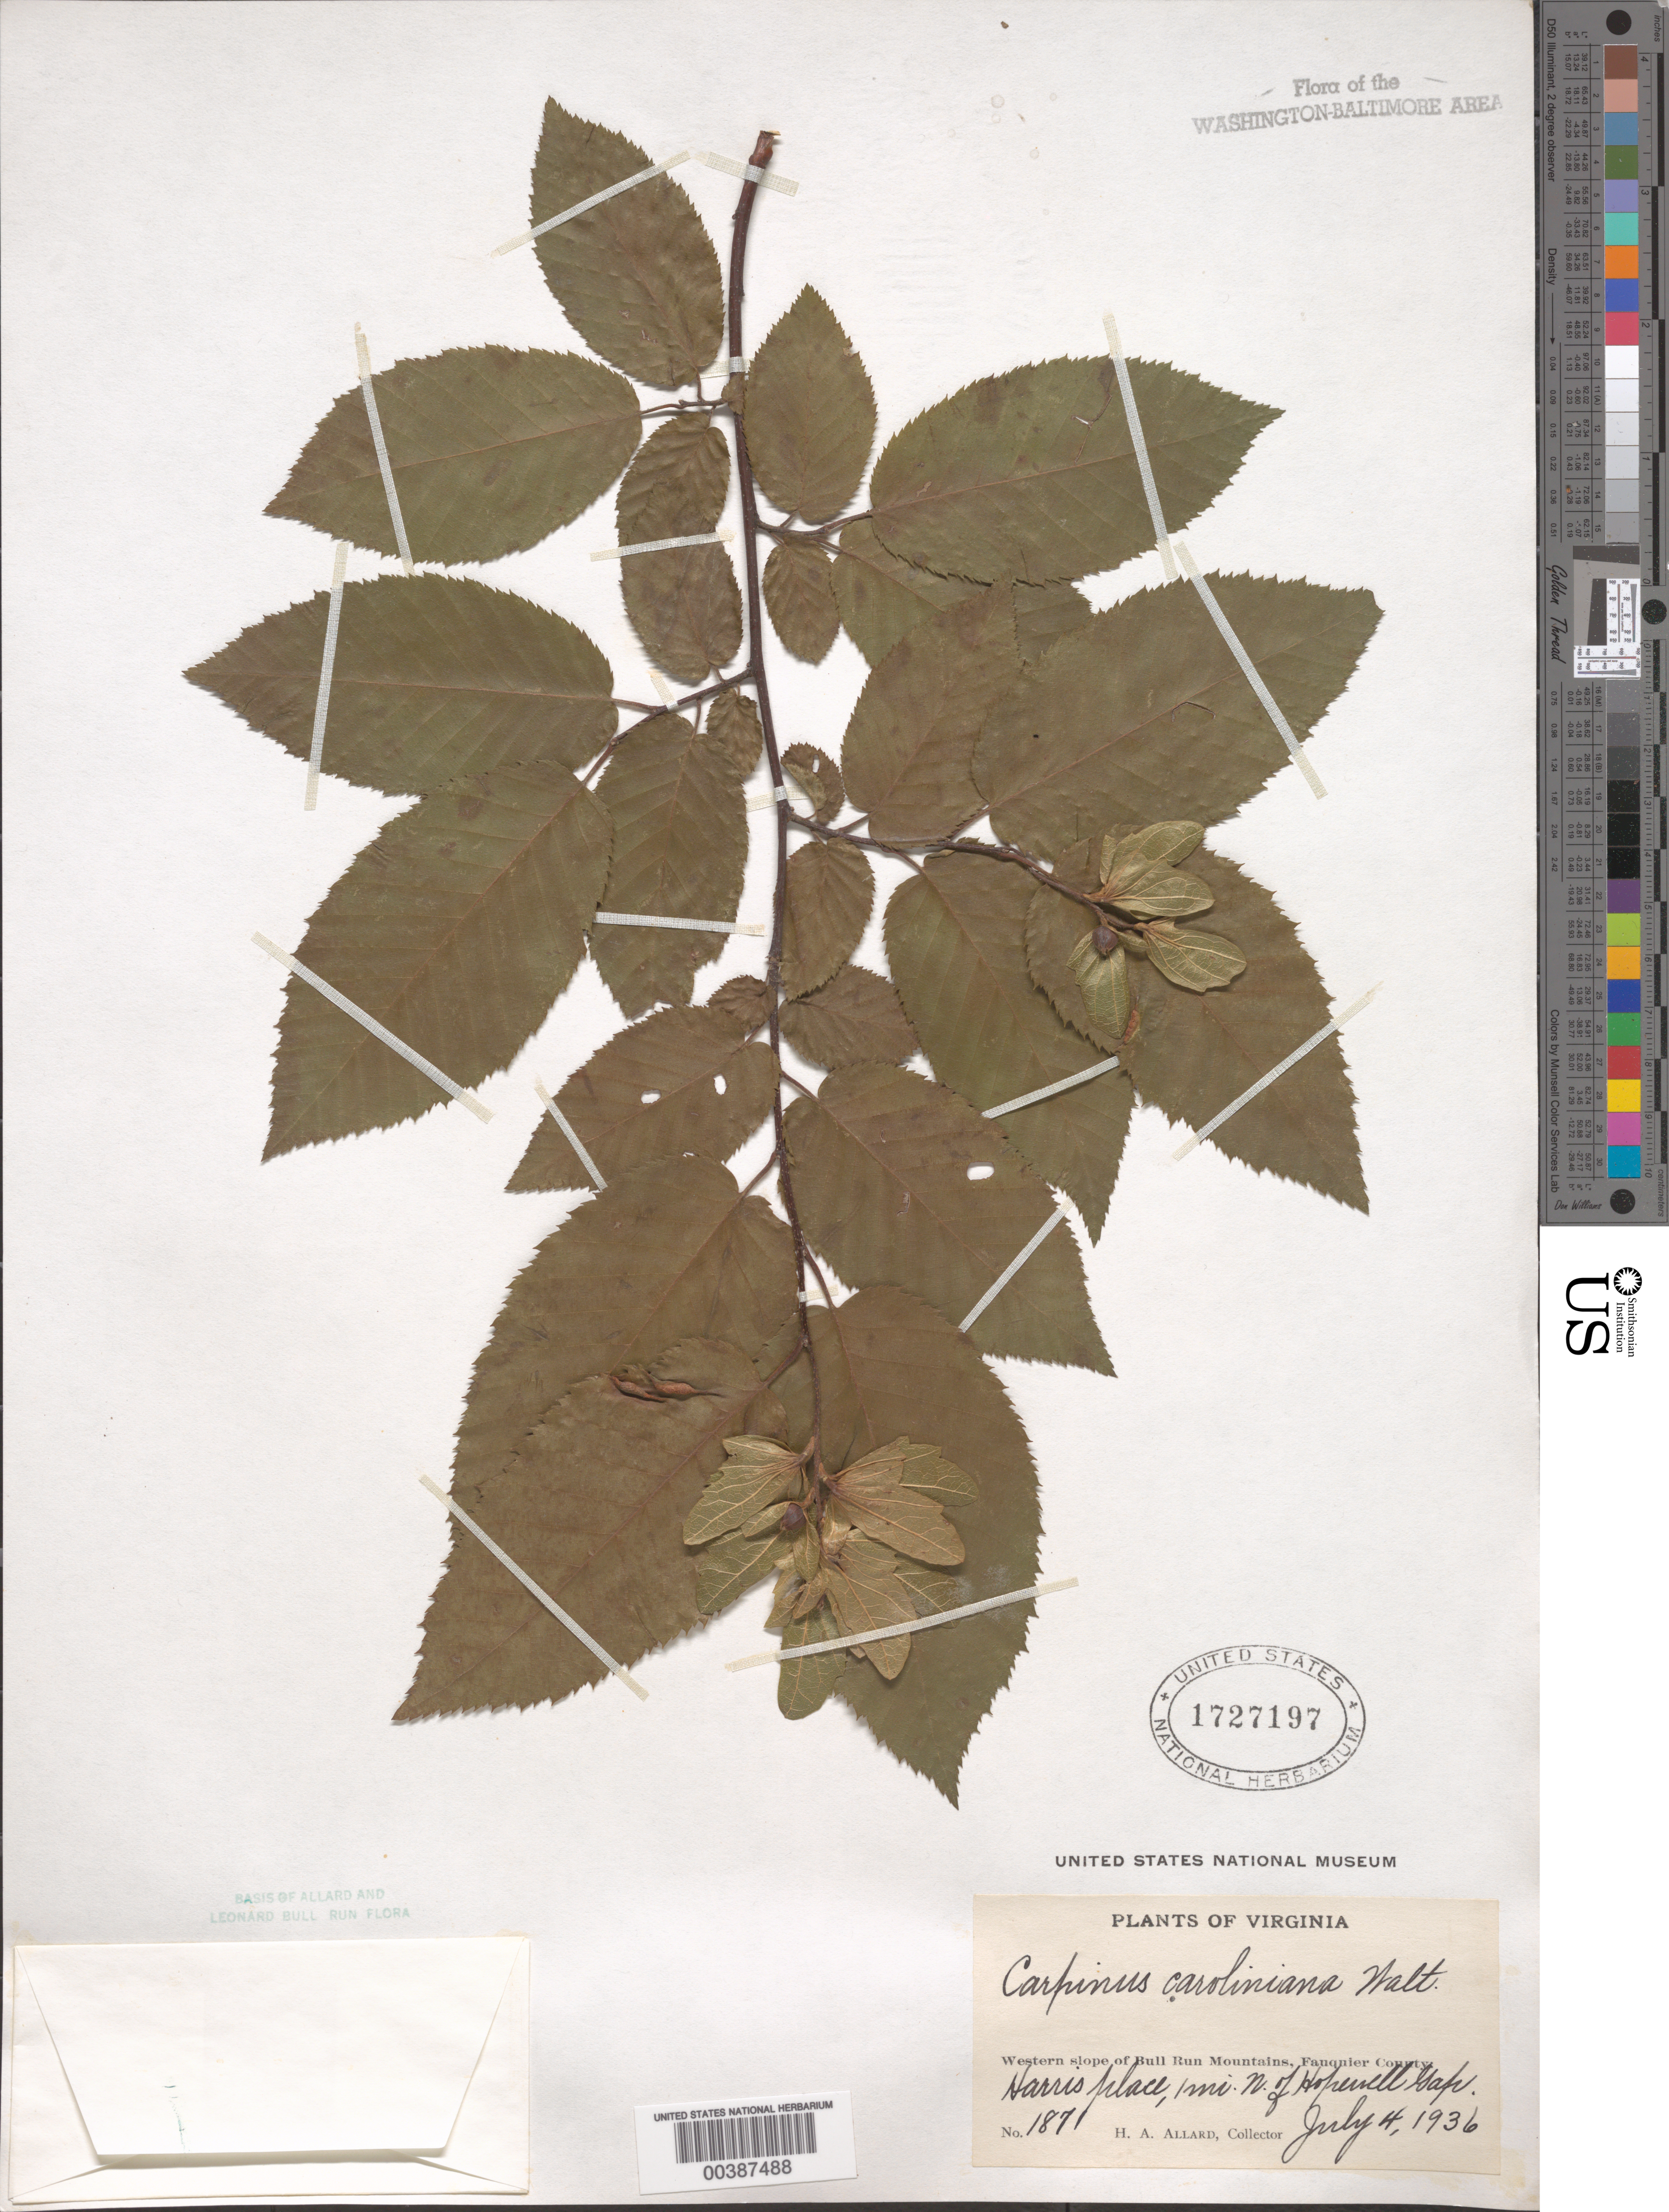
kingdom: Plantae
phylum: Tracheophyta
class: Magnoliopsida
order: Fagales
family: Betulaceae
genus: Carpinus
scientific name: Carpinus caroliniana var. virginiana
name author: (Marshall) Fernald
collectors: H. A. Allard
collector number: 1871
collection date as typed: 04 Jul 1936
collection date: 1936-07-04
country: United States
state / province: Virginia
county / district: Fauquier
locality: Harris place, north of Hopewell Gap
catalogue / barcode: US 1727197